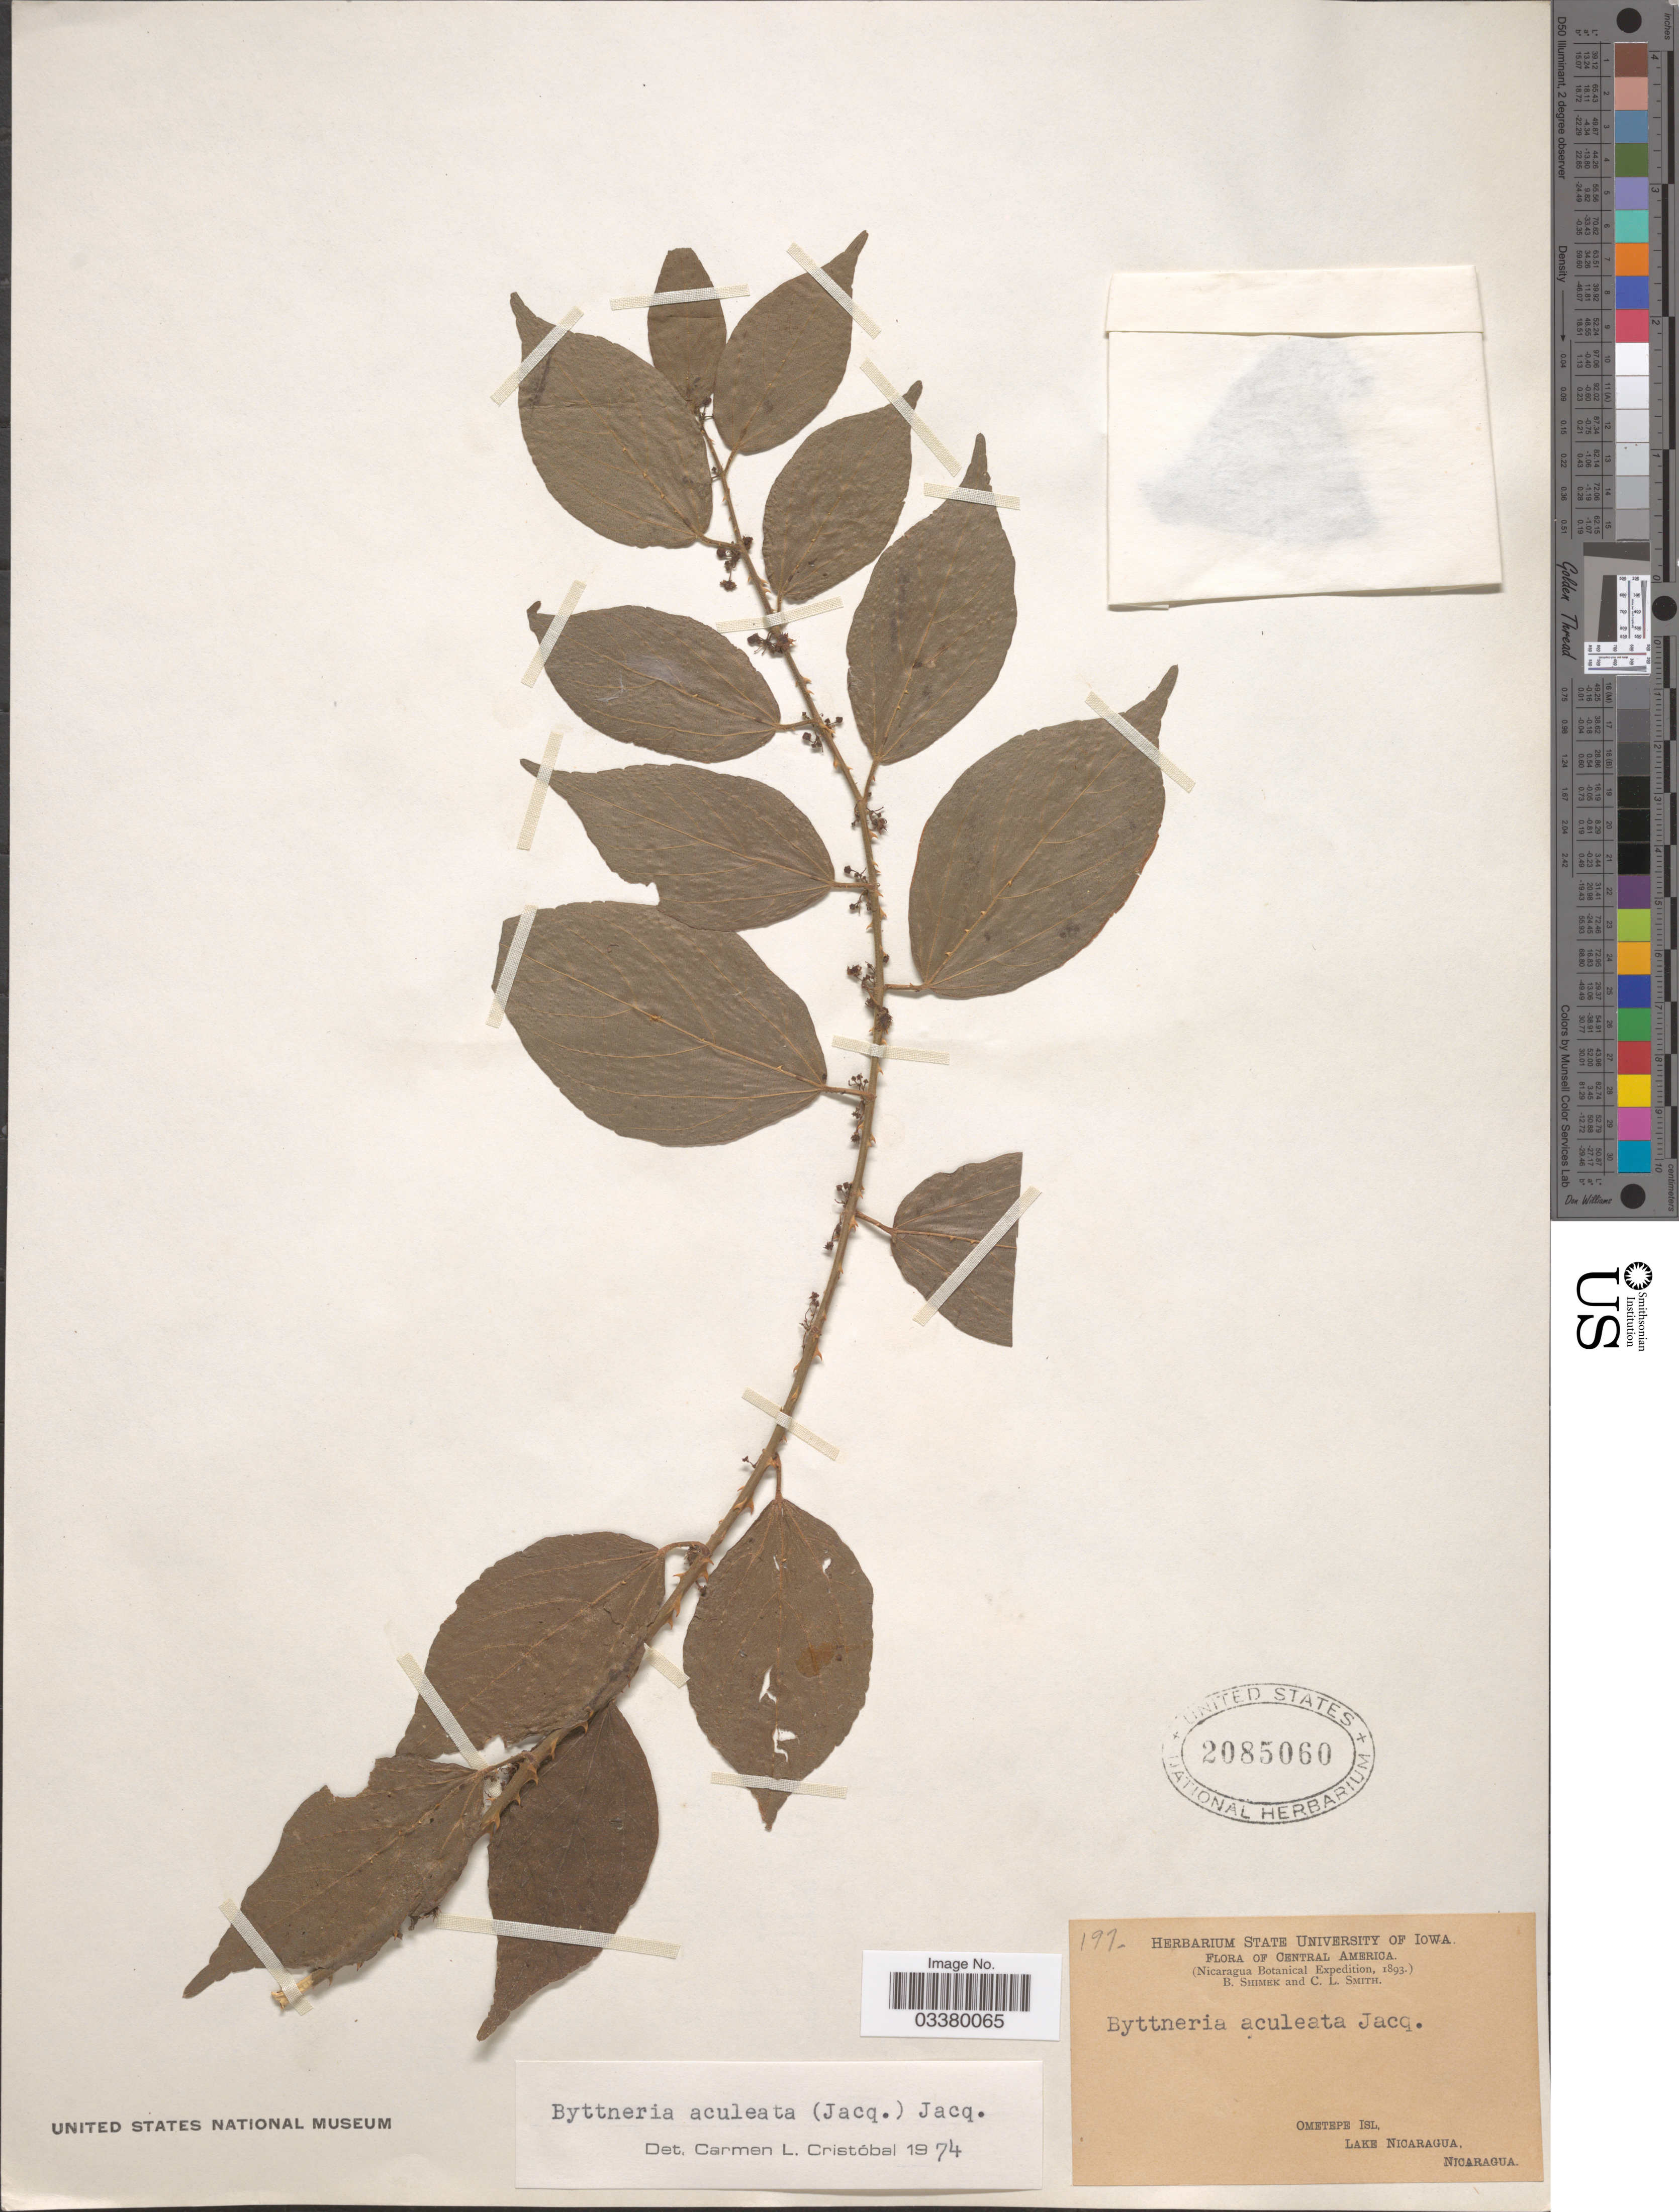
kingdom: Plantae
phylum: Tracheophyta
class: Magnoliopsida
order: Malvales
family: Malvaceae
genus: Byttneria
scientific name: Byttneria aculeata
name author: (Jacq.) Jacq.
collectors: B. Shimek & C. L. Smith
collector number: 197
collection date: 1893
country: Nicaragua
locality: Ometepe Isl, Lake Nicaragua.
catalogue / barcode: US 2085060